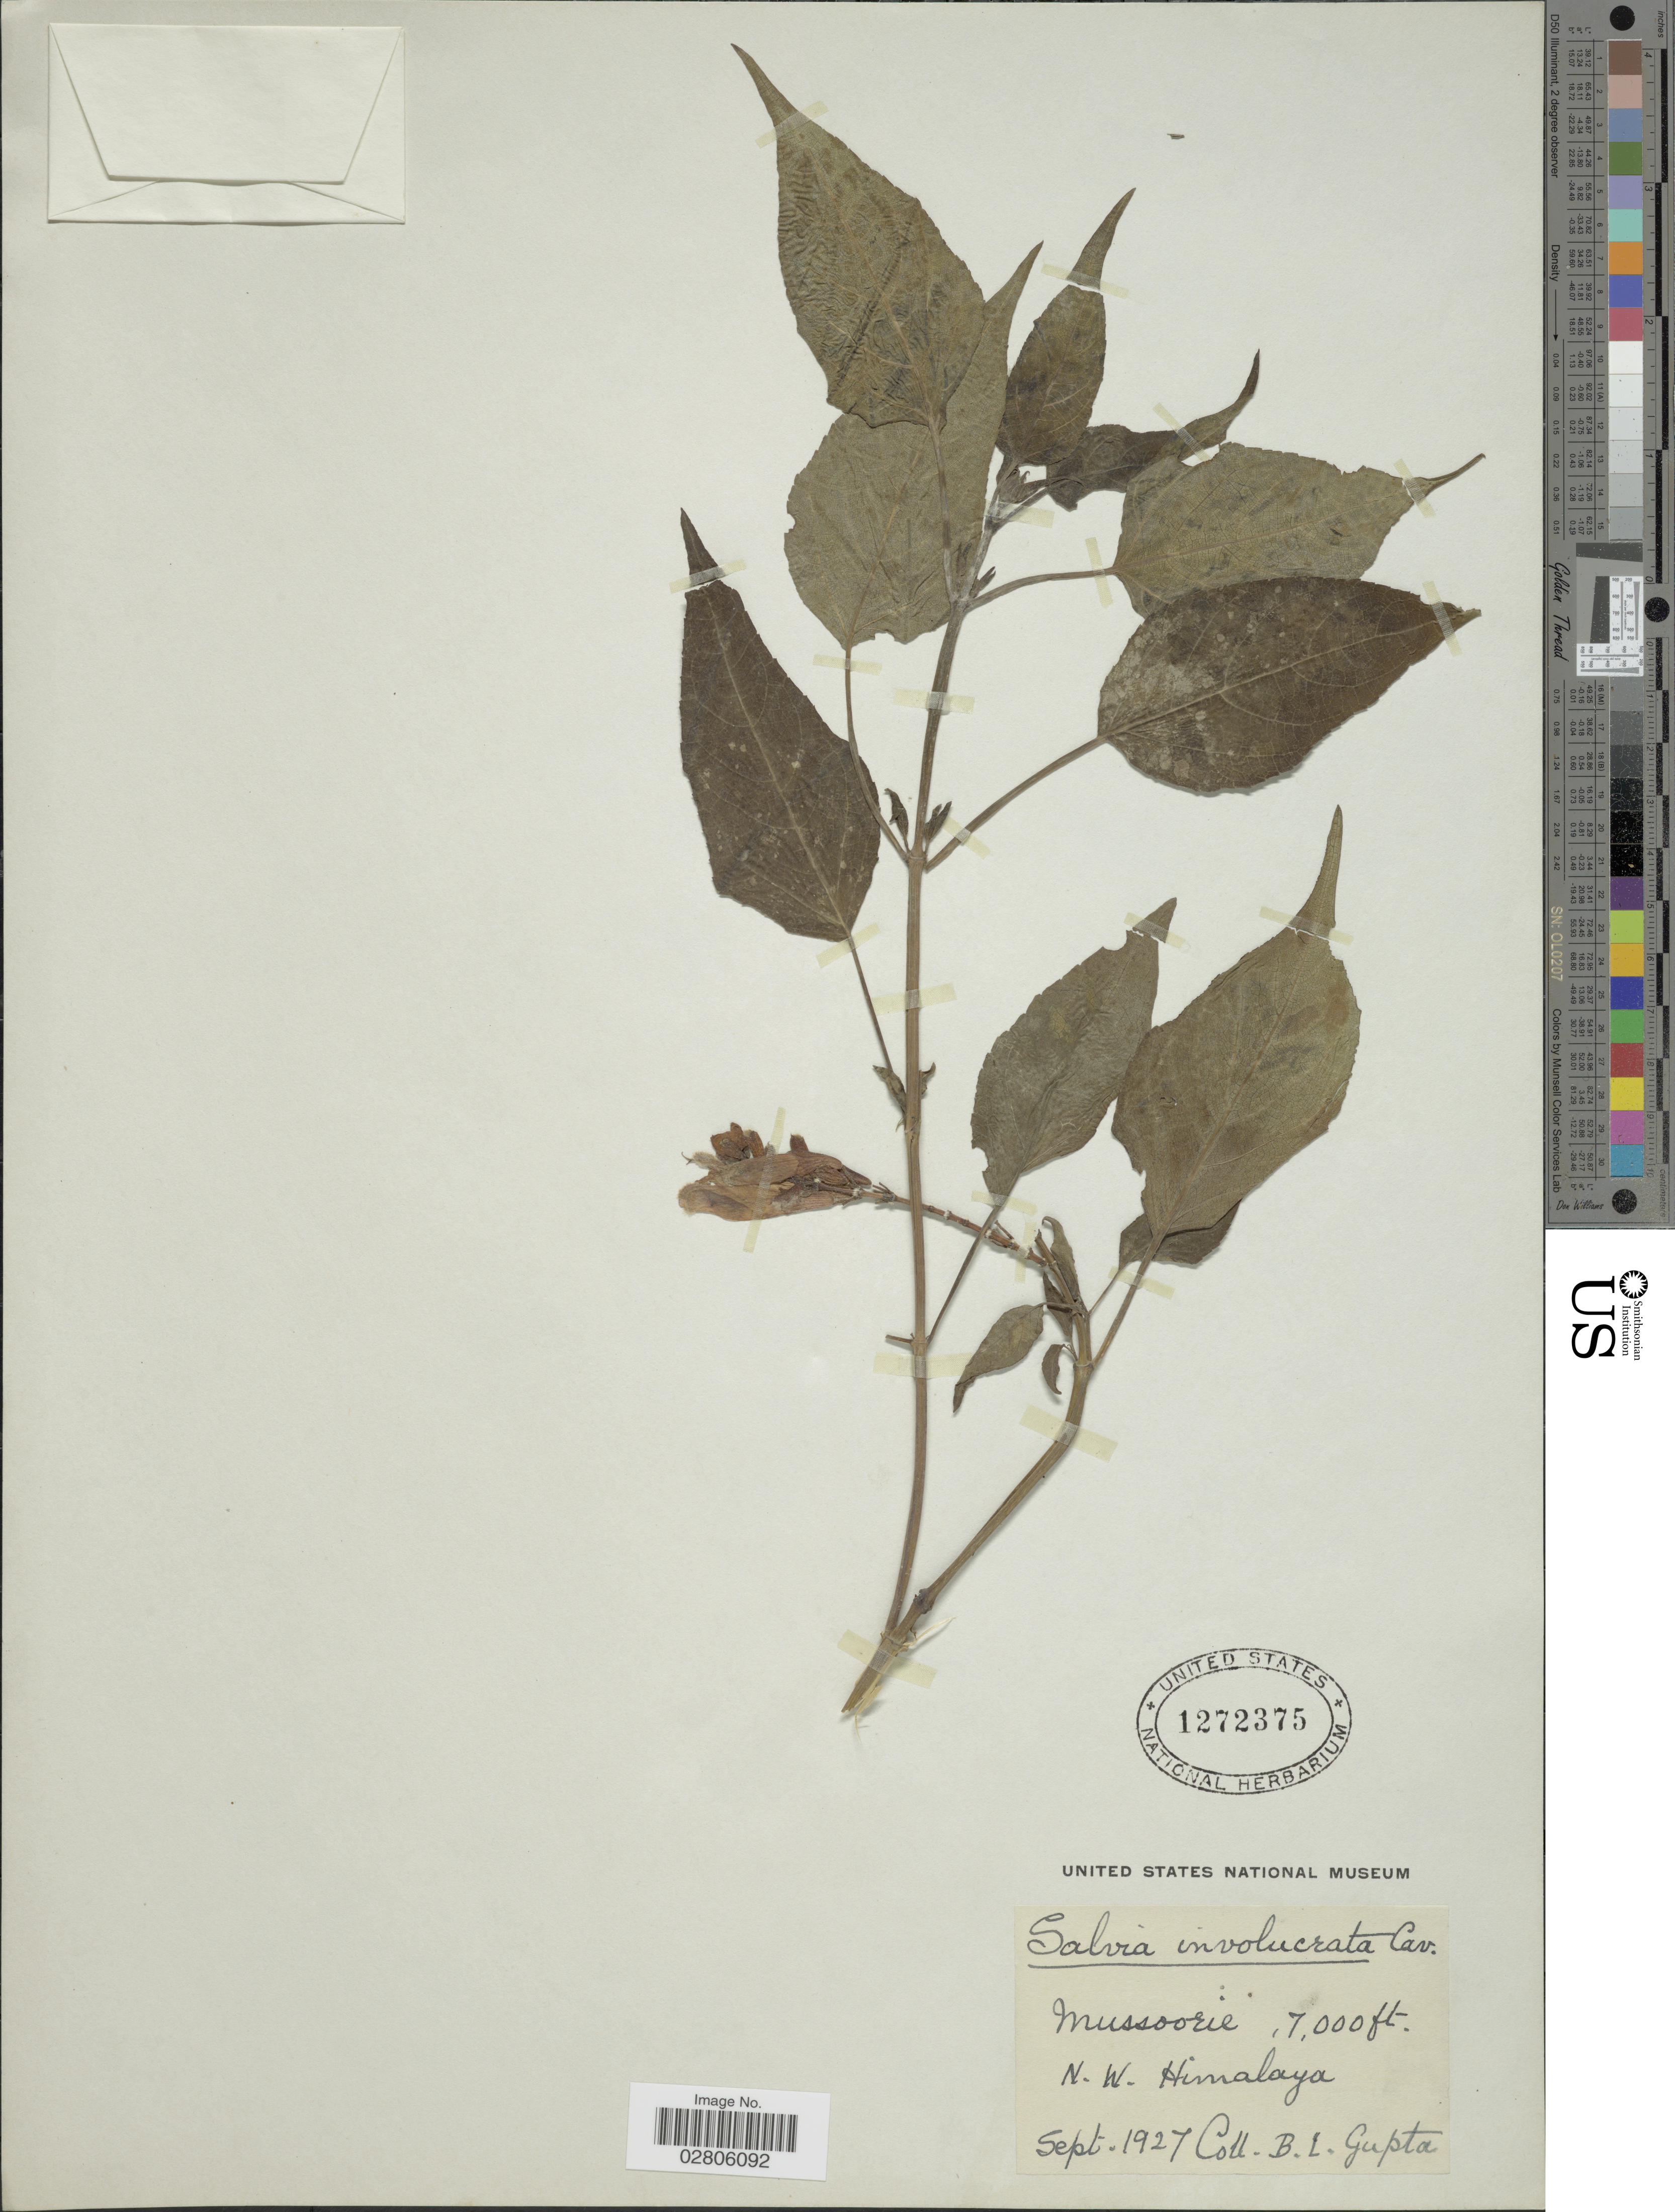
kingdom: Plantae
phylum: Tracheophyta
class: Magnoliopsida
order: Lamiales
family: Lamiaceae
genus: Salvia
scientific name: Salvia involucrata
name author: Cav.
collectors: B. L. Gupta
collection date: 1927-09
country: India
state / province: Uttarakhand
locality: Mussoorie, N.W. Himalaya.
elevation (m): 2134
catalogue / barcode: US 1272375